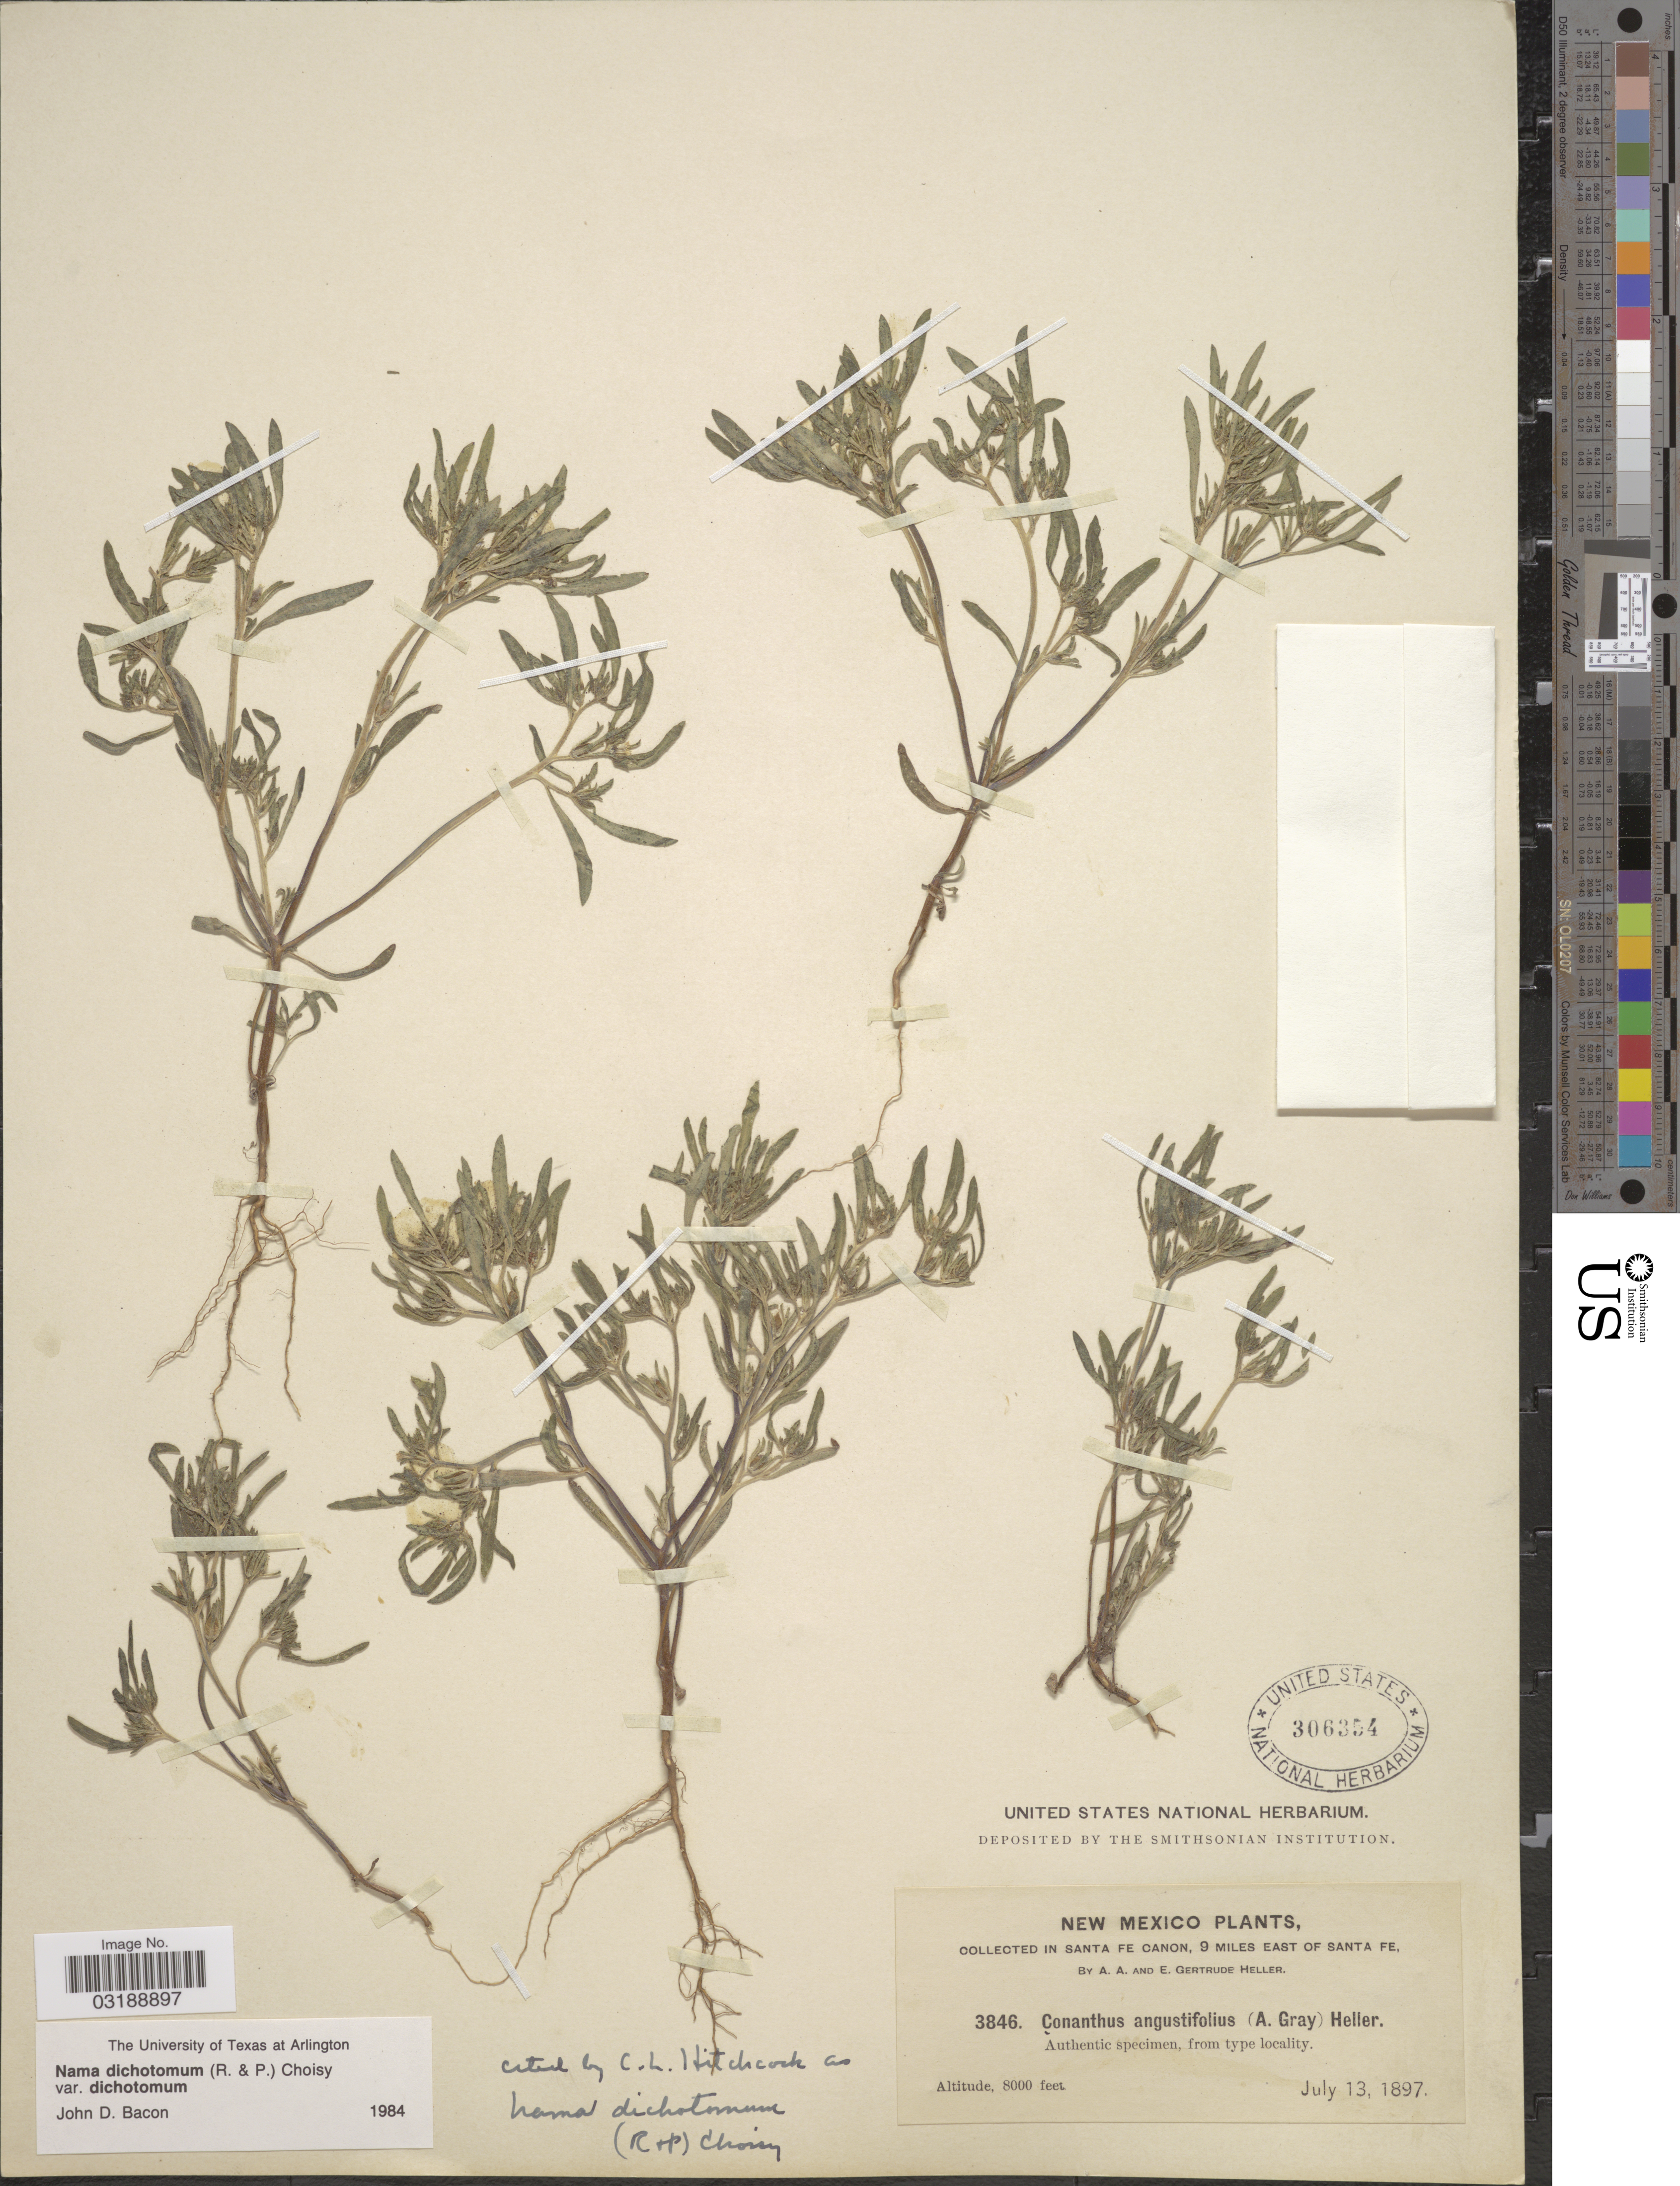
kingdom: Plantae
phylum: Tracheophyta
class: Magnoliopsida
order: Boraginales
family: Namaceae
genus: Nama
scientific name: Nama dichotoma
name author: (Ruiz & Pav.) Choisy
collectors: A. A. Heller & E. G. Heller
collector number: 3846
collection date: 1897-07-13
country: United States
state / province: New Mexico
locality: In Santa Fe Canon, 9 miles East of Santa Fe.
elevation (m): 2438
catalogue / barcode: US 306354